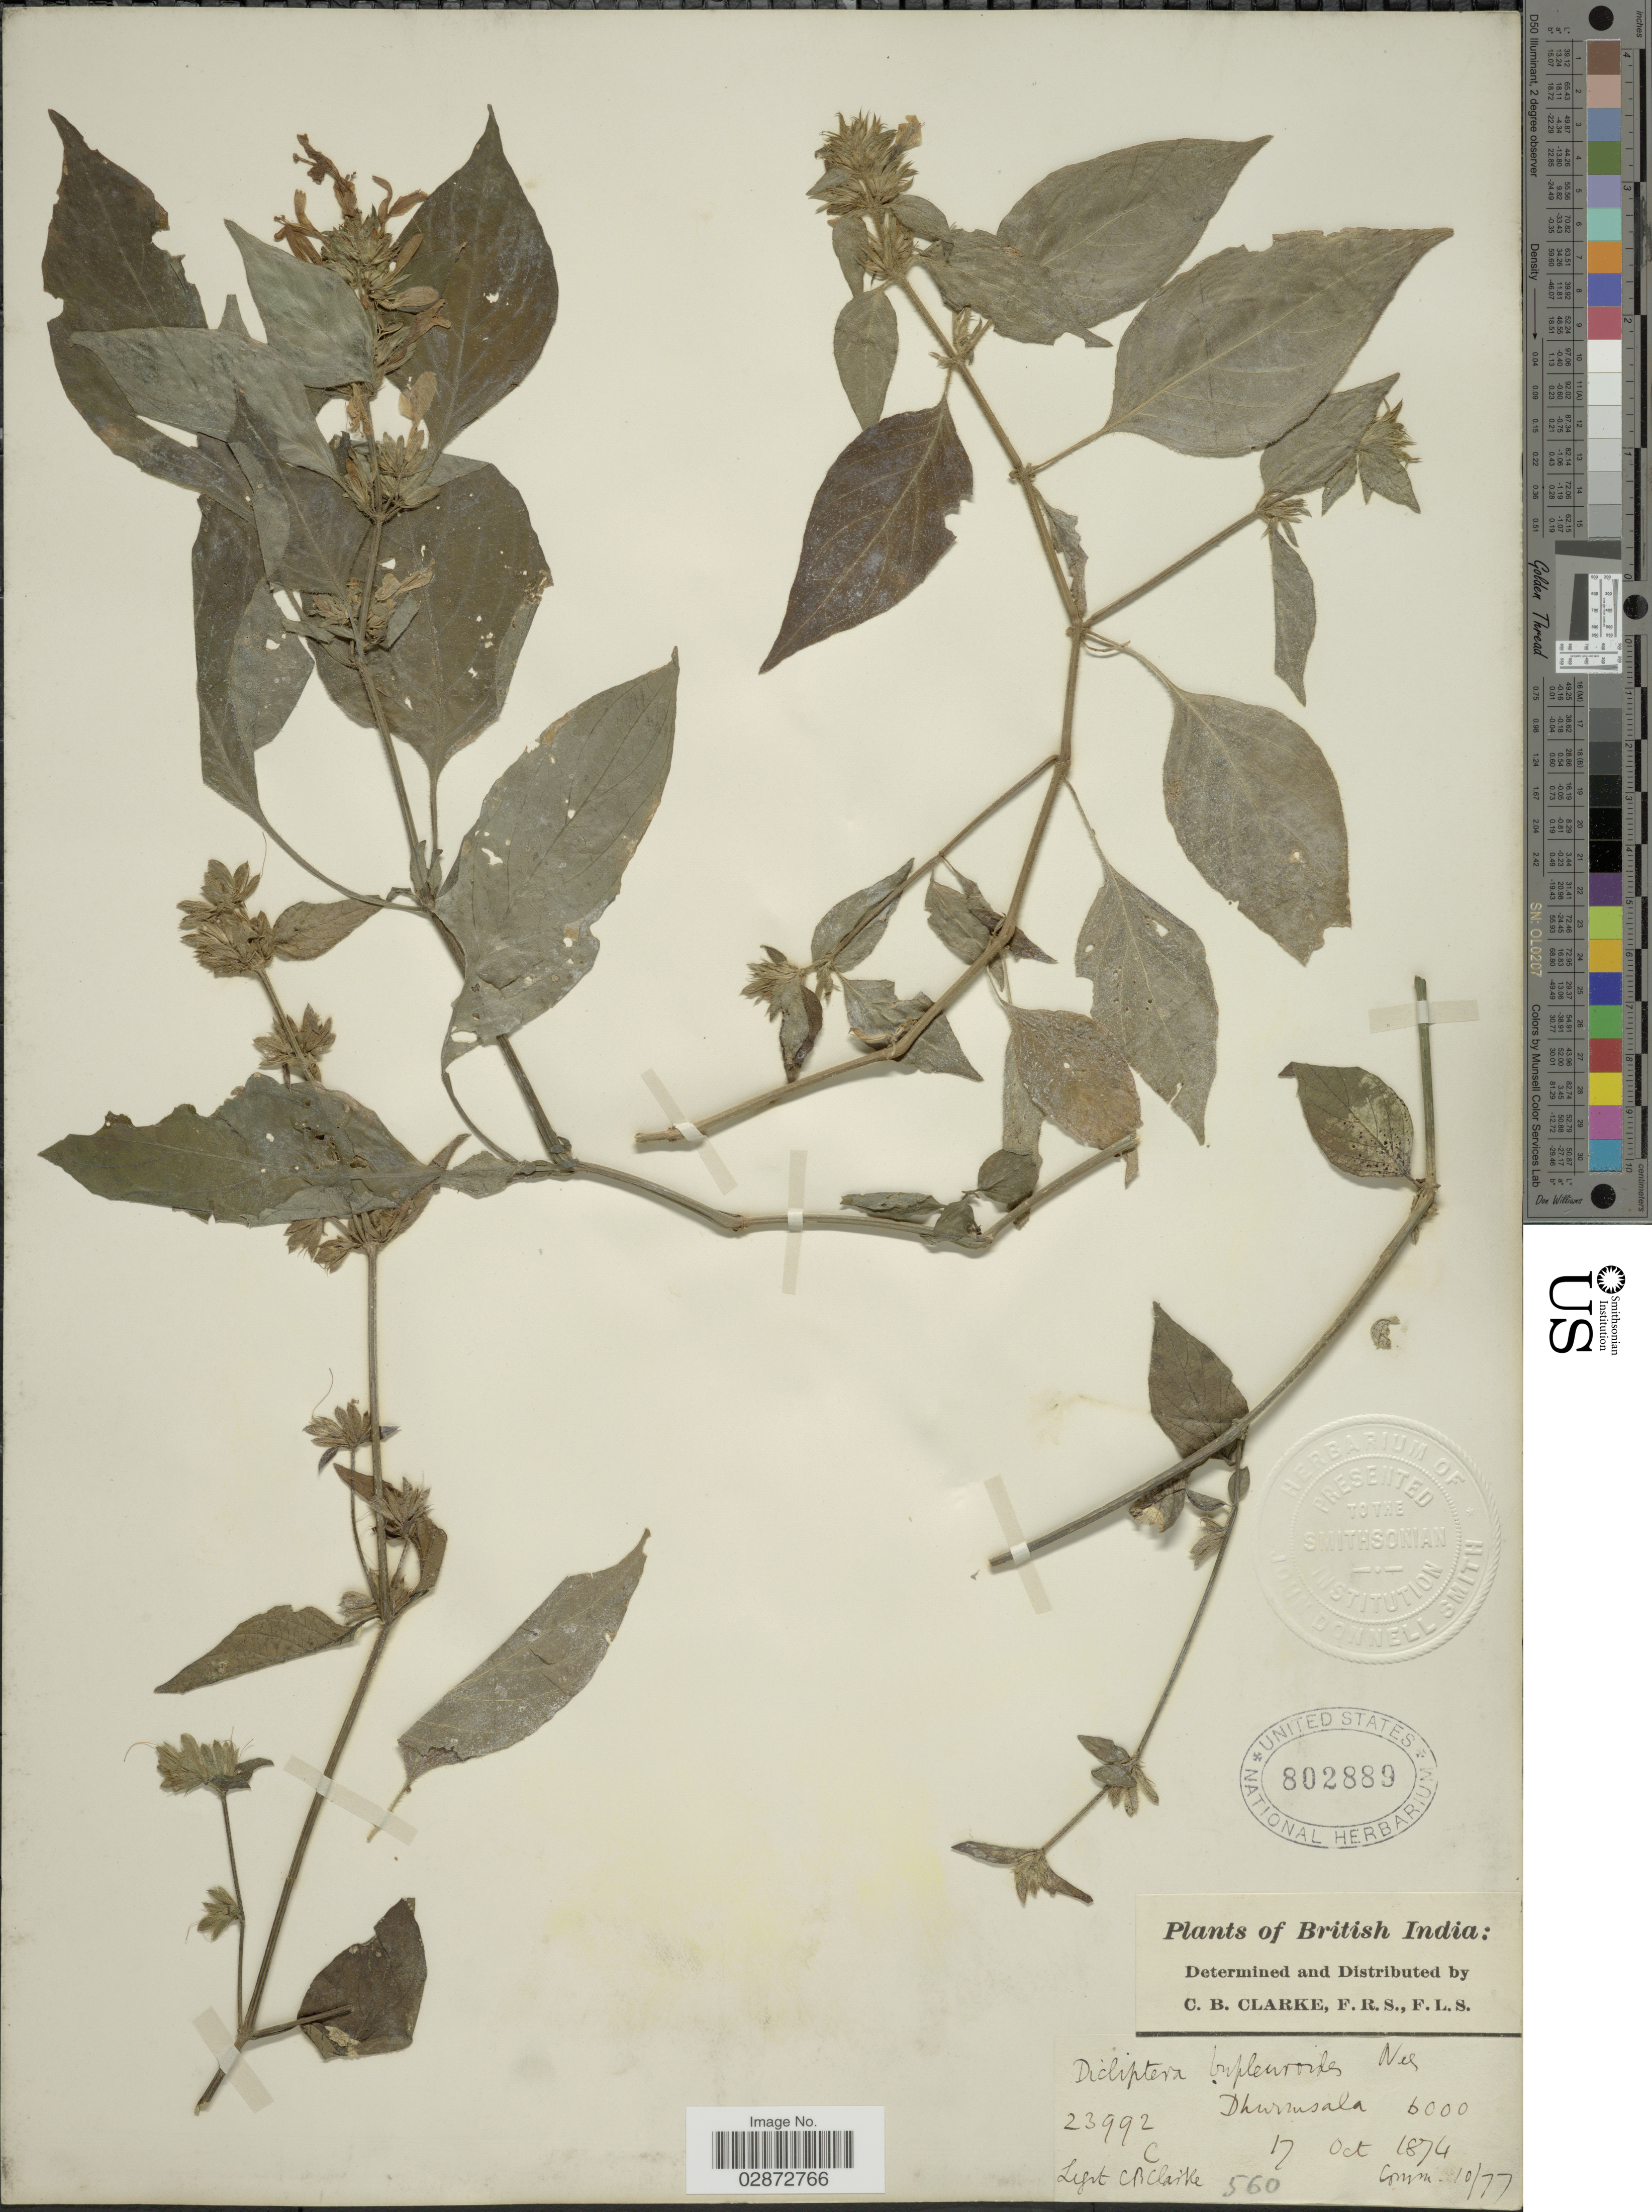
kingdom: Plantae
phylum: Tracheophyta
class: Magnoliopsida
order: Lamiales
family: Acanthaceae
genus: Dicliptera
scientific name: Dicliptera bupleuroides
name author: Nees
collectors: C. B. Clarke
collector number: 23992C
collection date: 1874-10-17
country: India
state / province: Himachal Pradesh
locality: British India, Dhurmsala.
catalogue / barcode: US 802889